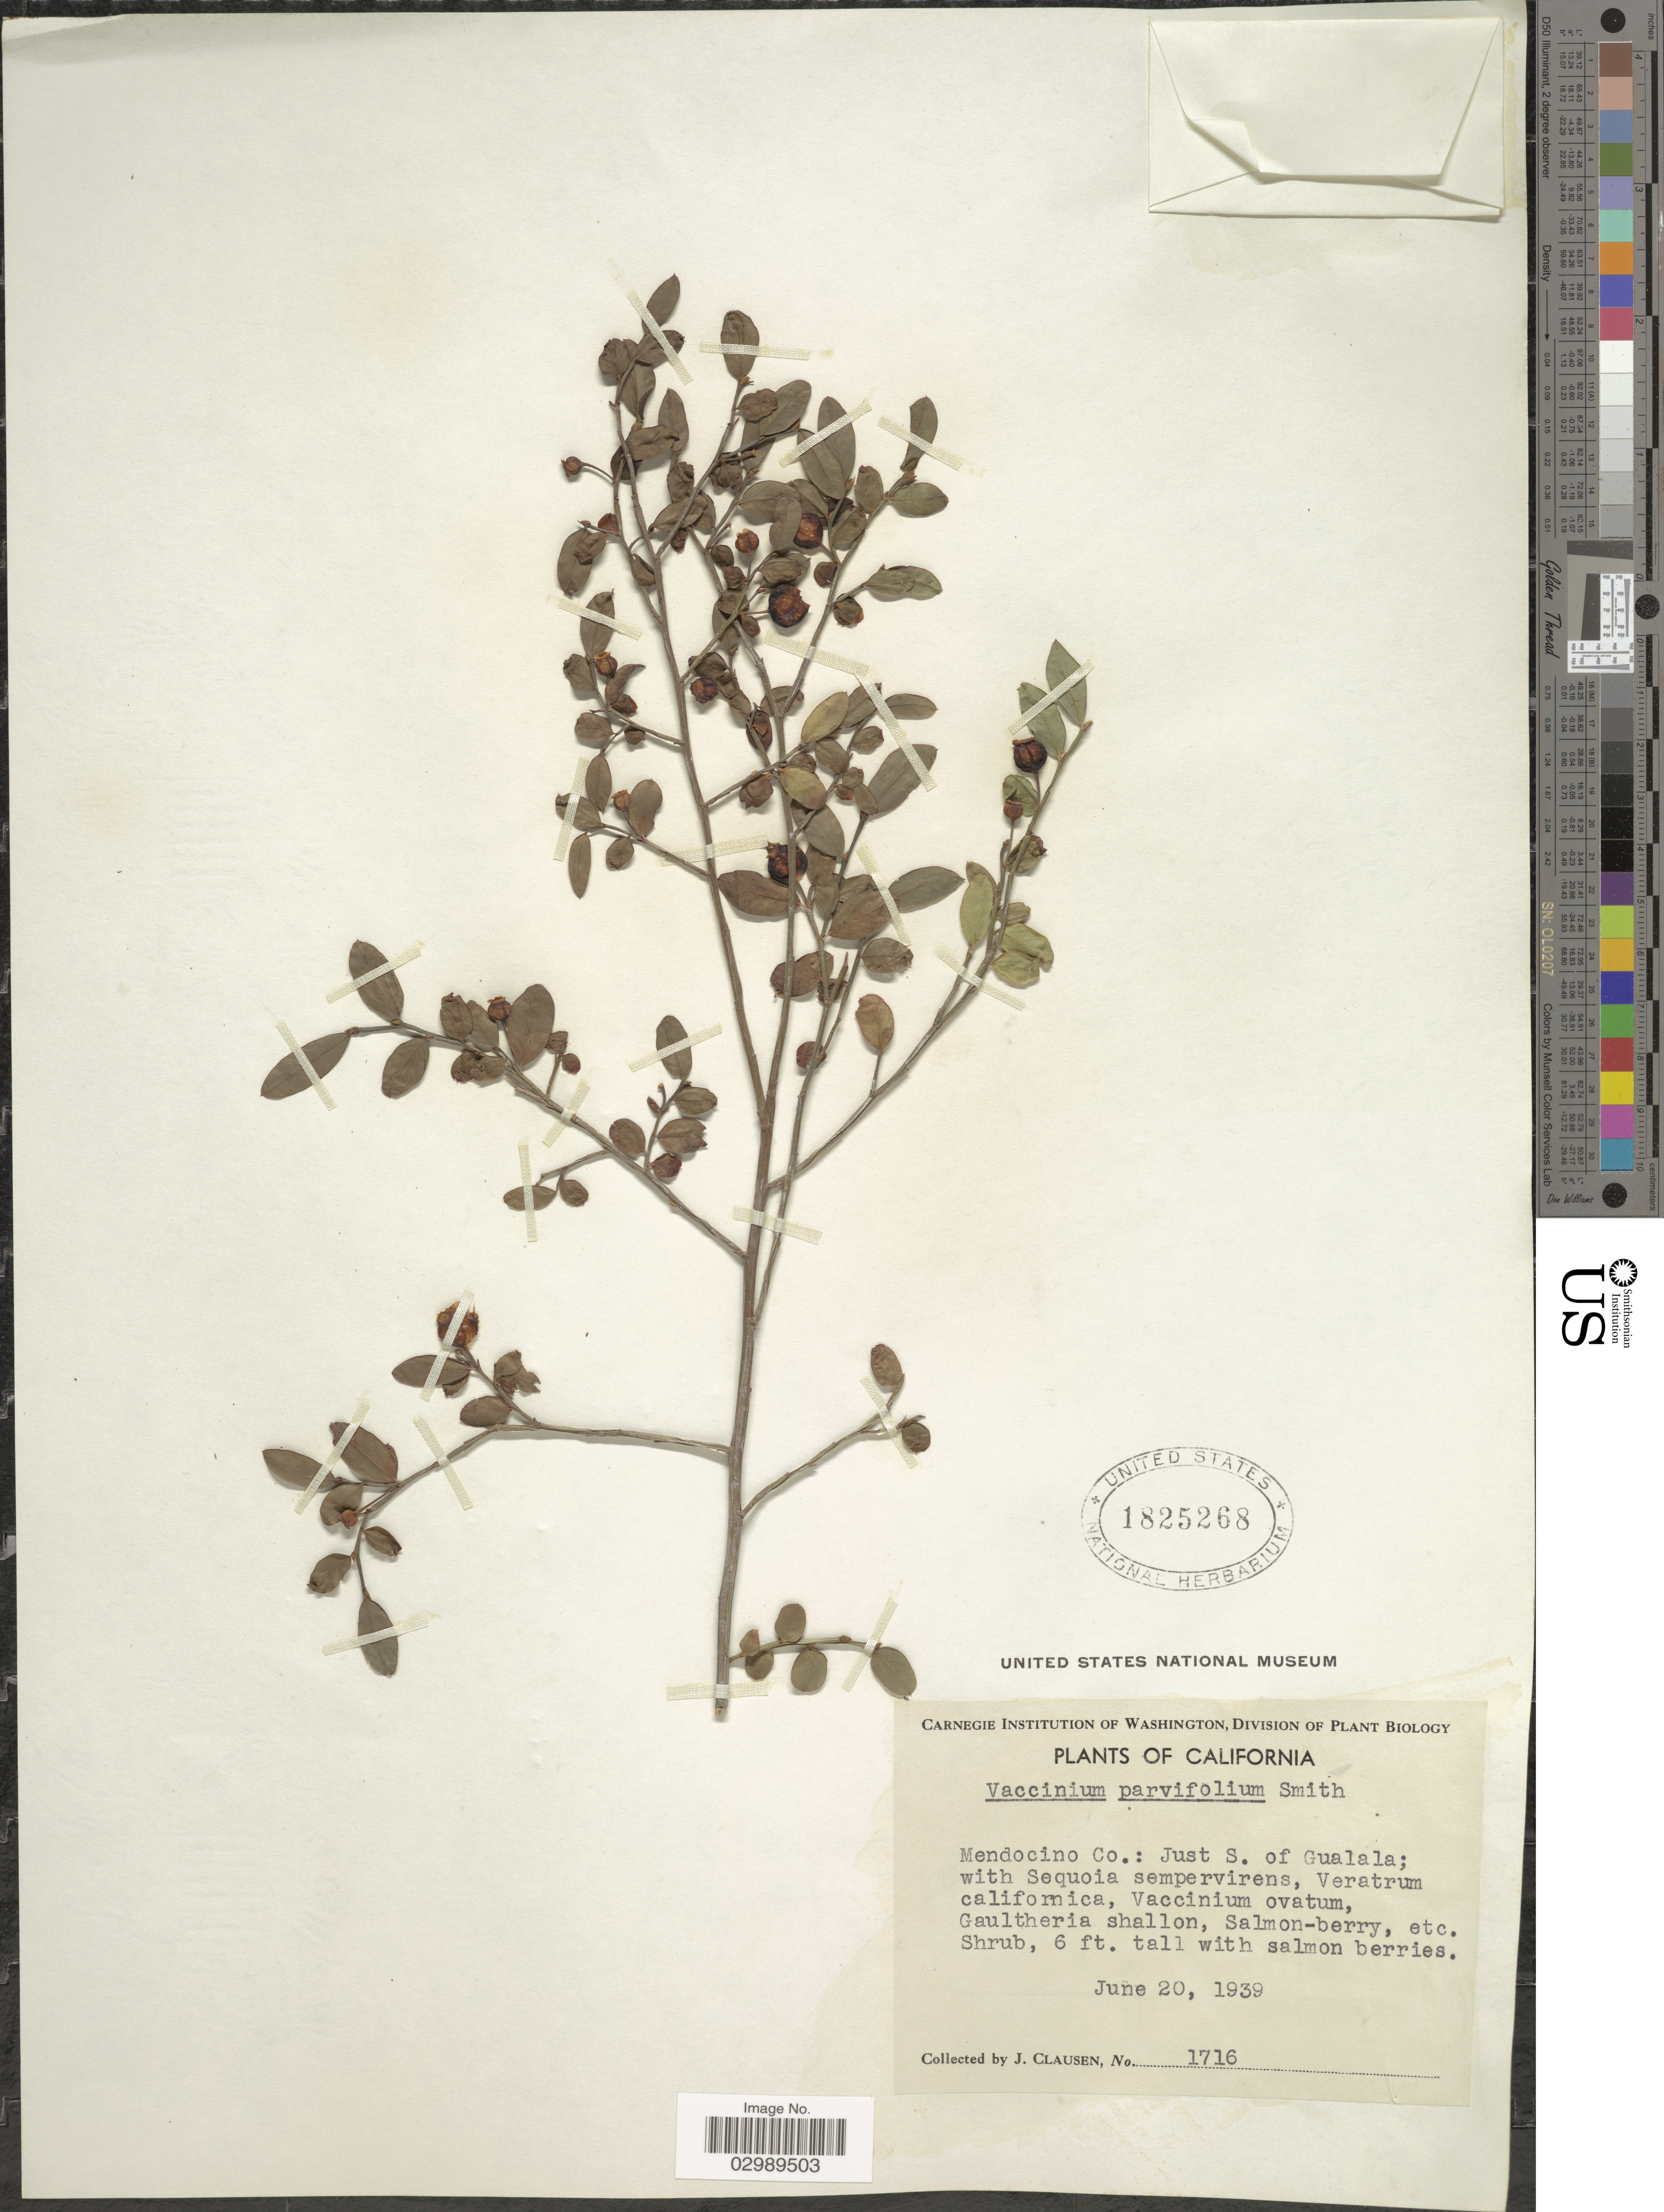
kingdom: Plantae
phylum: Tracheophyta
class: Magnoliopsida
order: Ericales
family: Ericaceae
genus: Vaccinium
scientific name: Vaccinium parvifolium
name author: Small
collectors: J. Clausen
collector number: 1716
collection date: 1939-06-20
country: United States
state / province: California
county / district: Mendocino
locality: Mendocino Co.: Just S. of Gualala.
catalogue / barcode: US 1825268